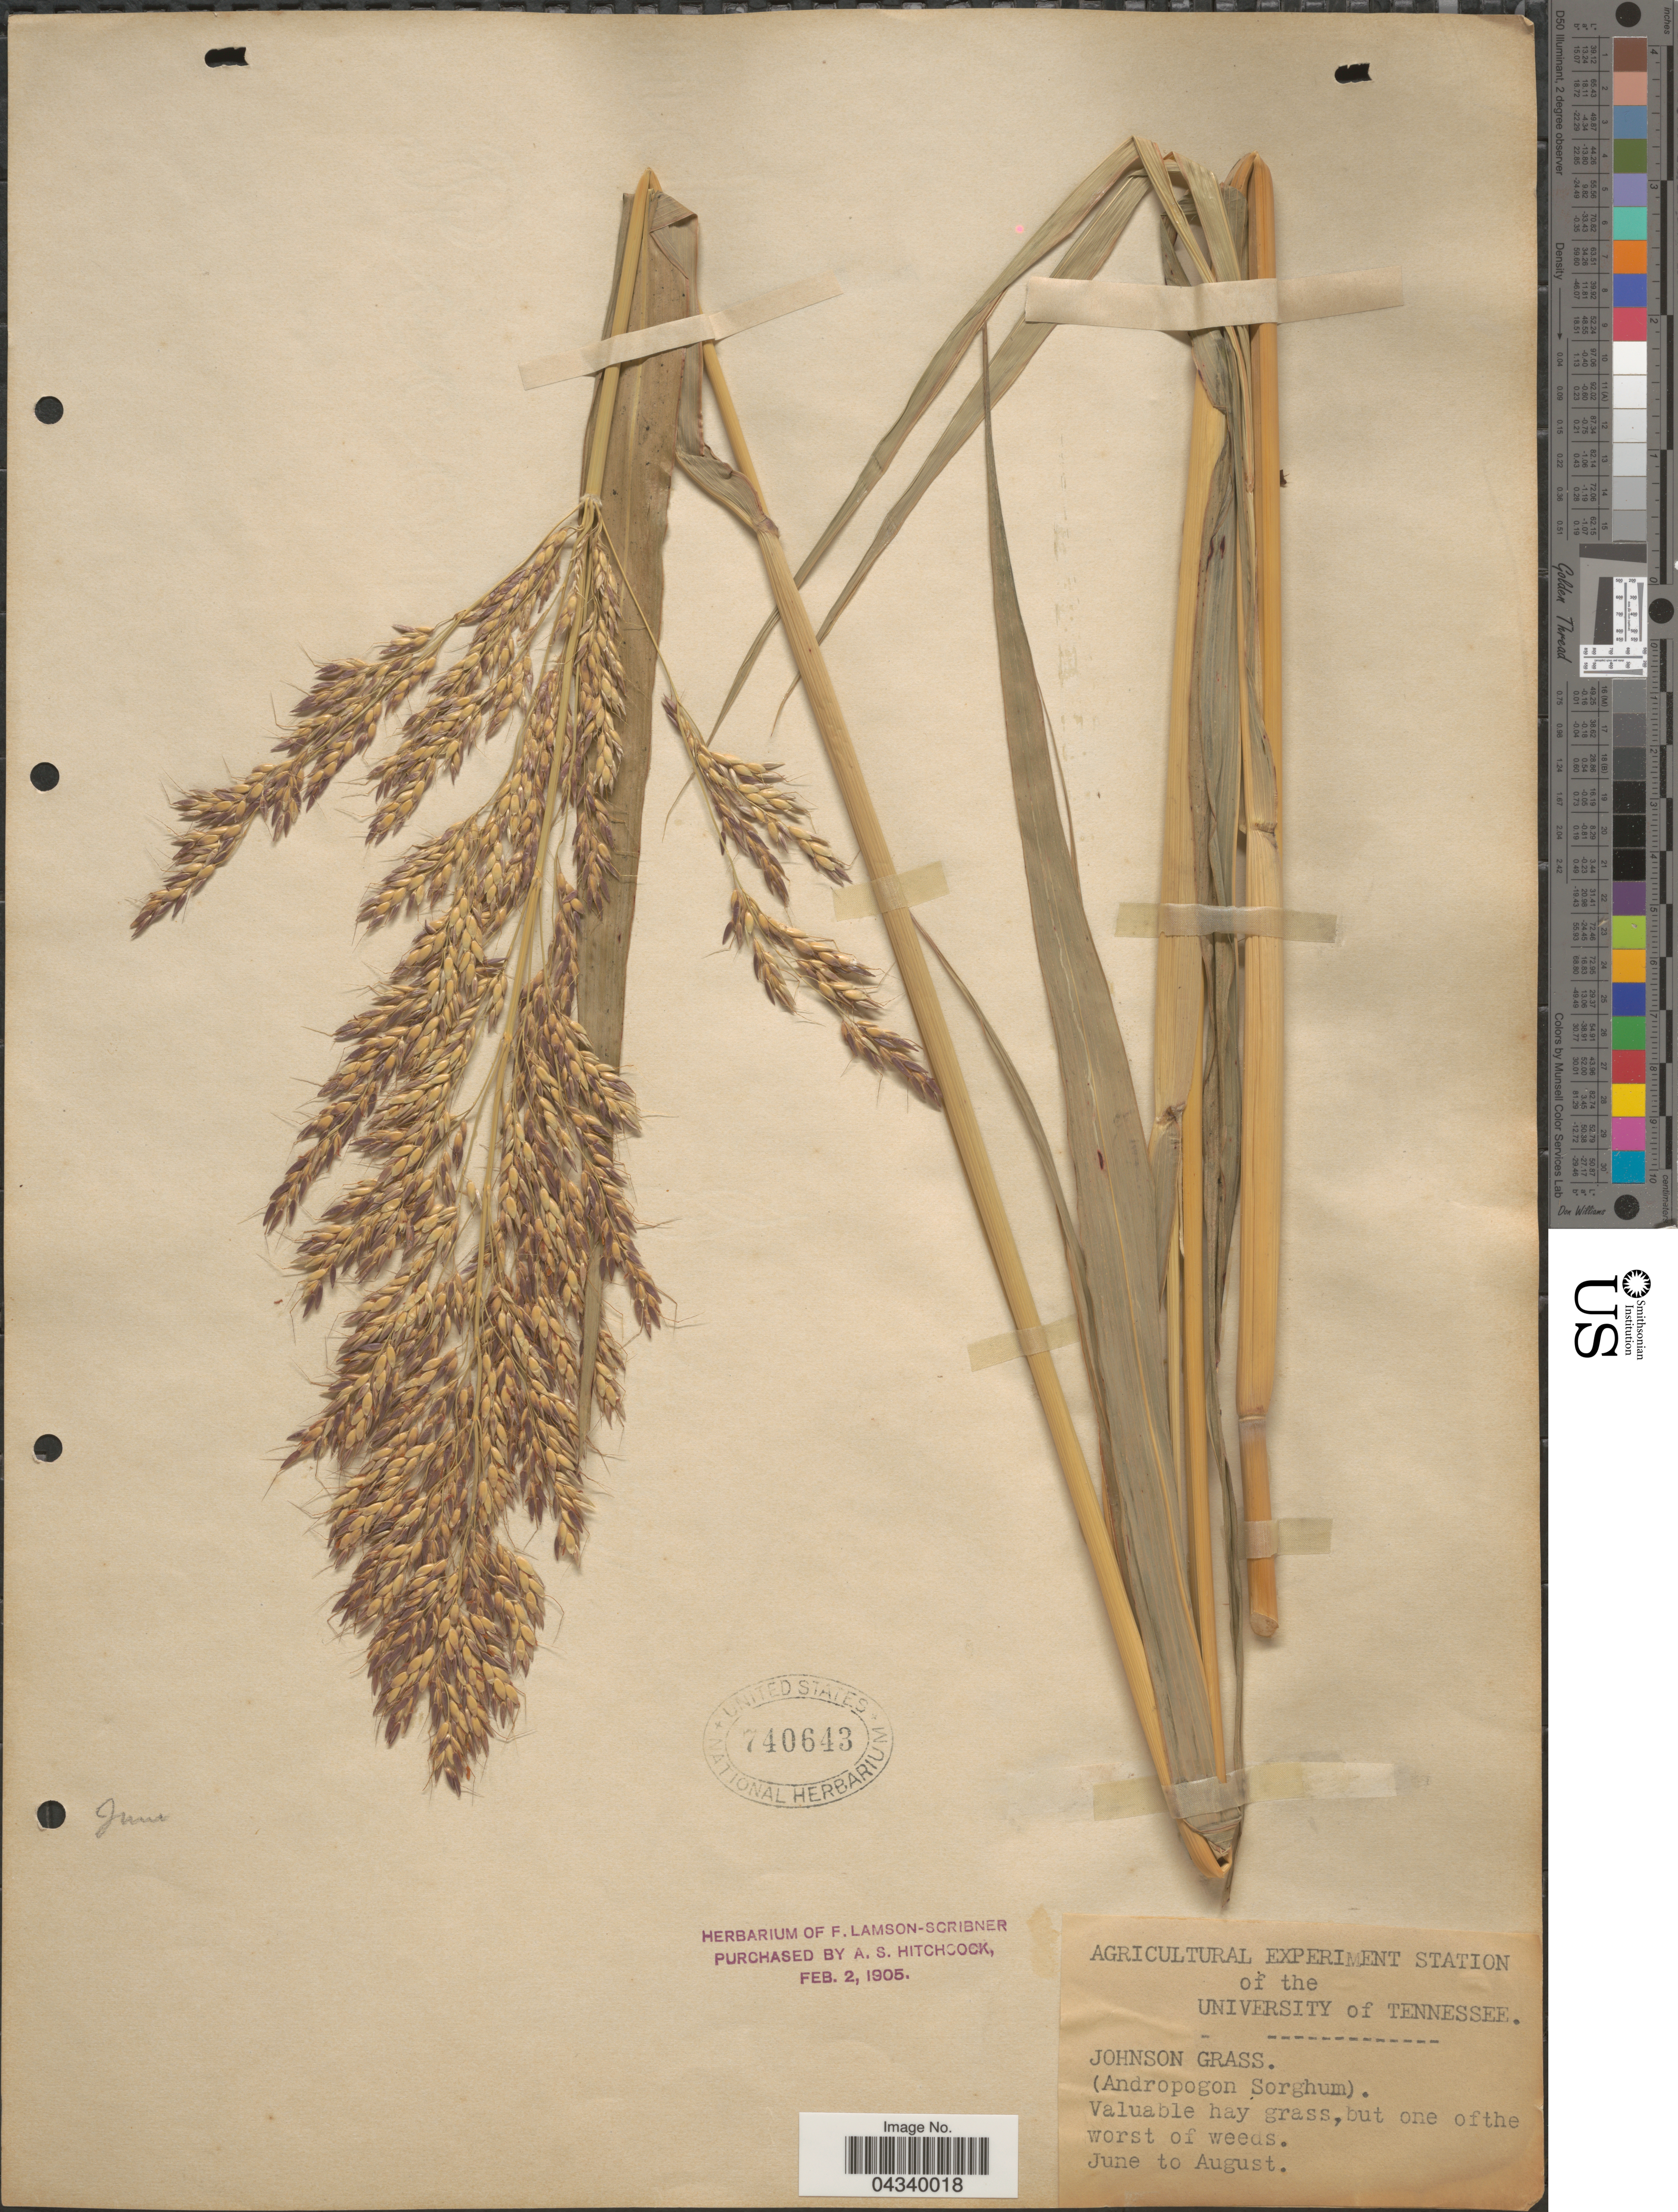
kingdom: Plantae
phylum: Tracheophyta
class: Liliopsida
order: Poales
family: Poaceae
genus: Sorghum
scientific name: Sorghum halepense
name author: (L.) Pers.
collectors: University of Tennessee Agricultural Experimental Station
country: United States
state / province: Tennessee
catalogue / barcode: US 740643